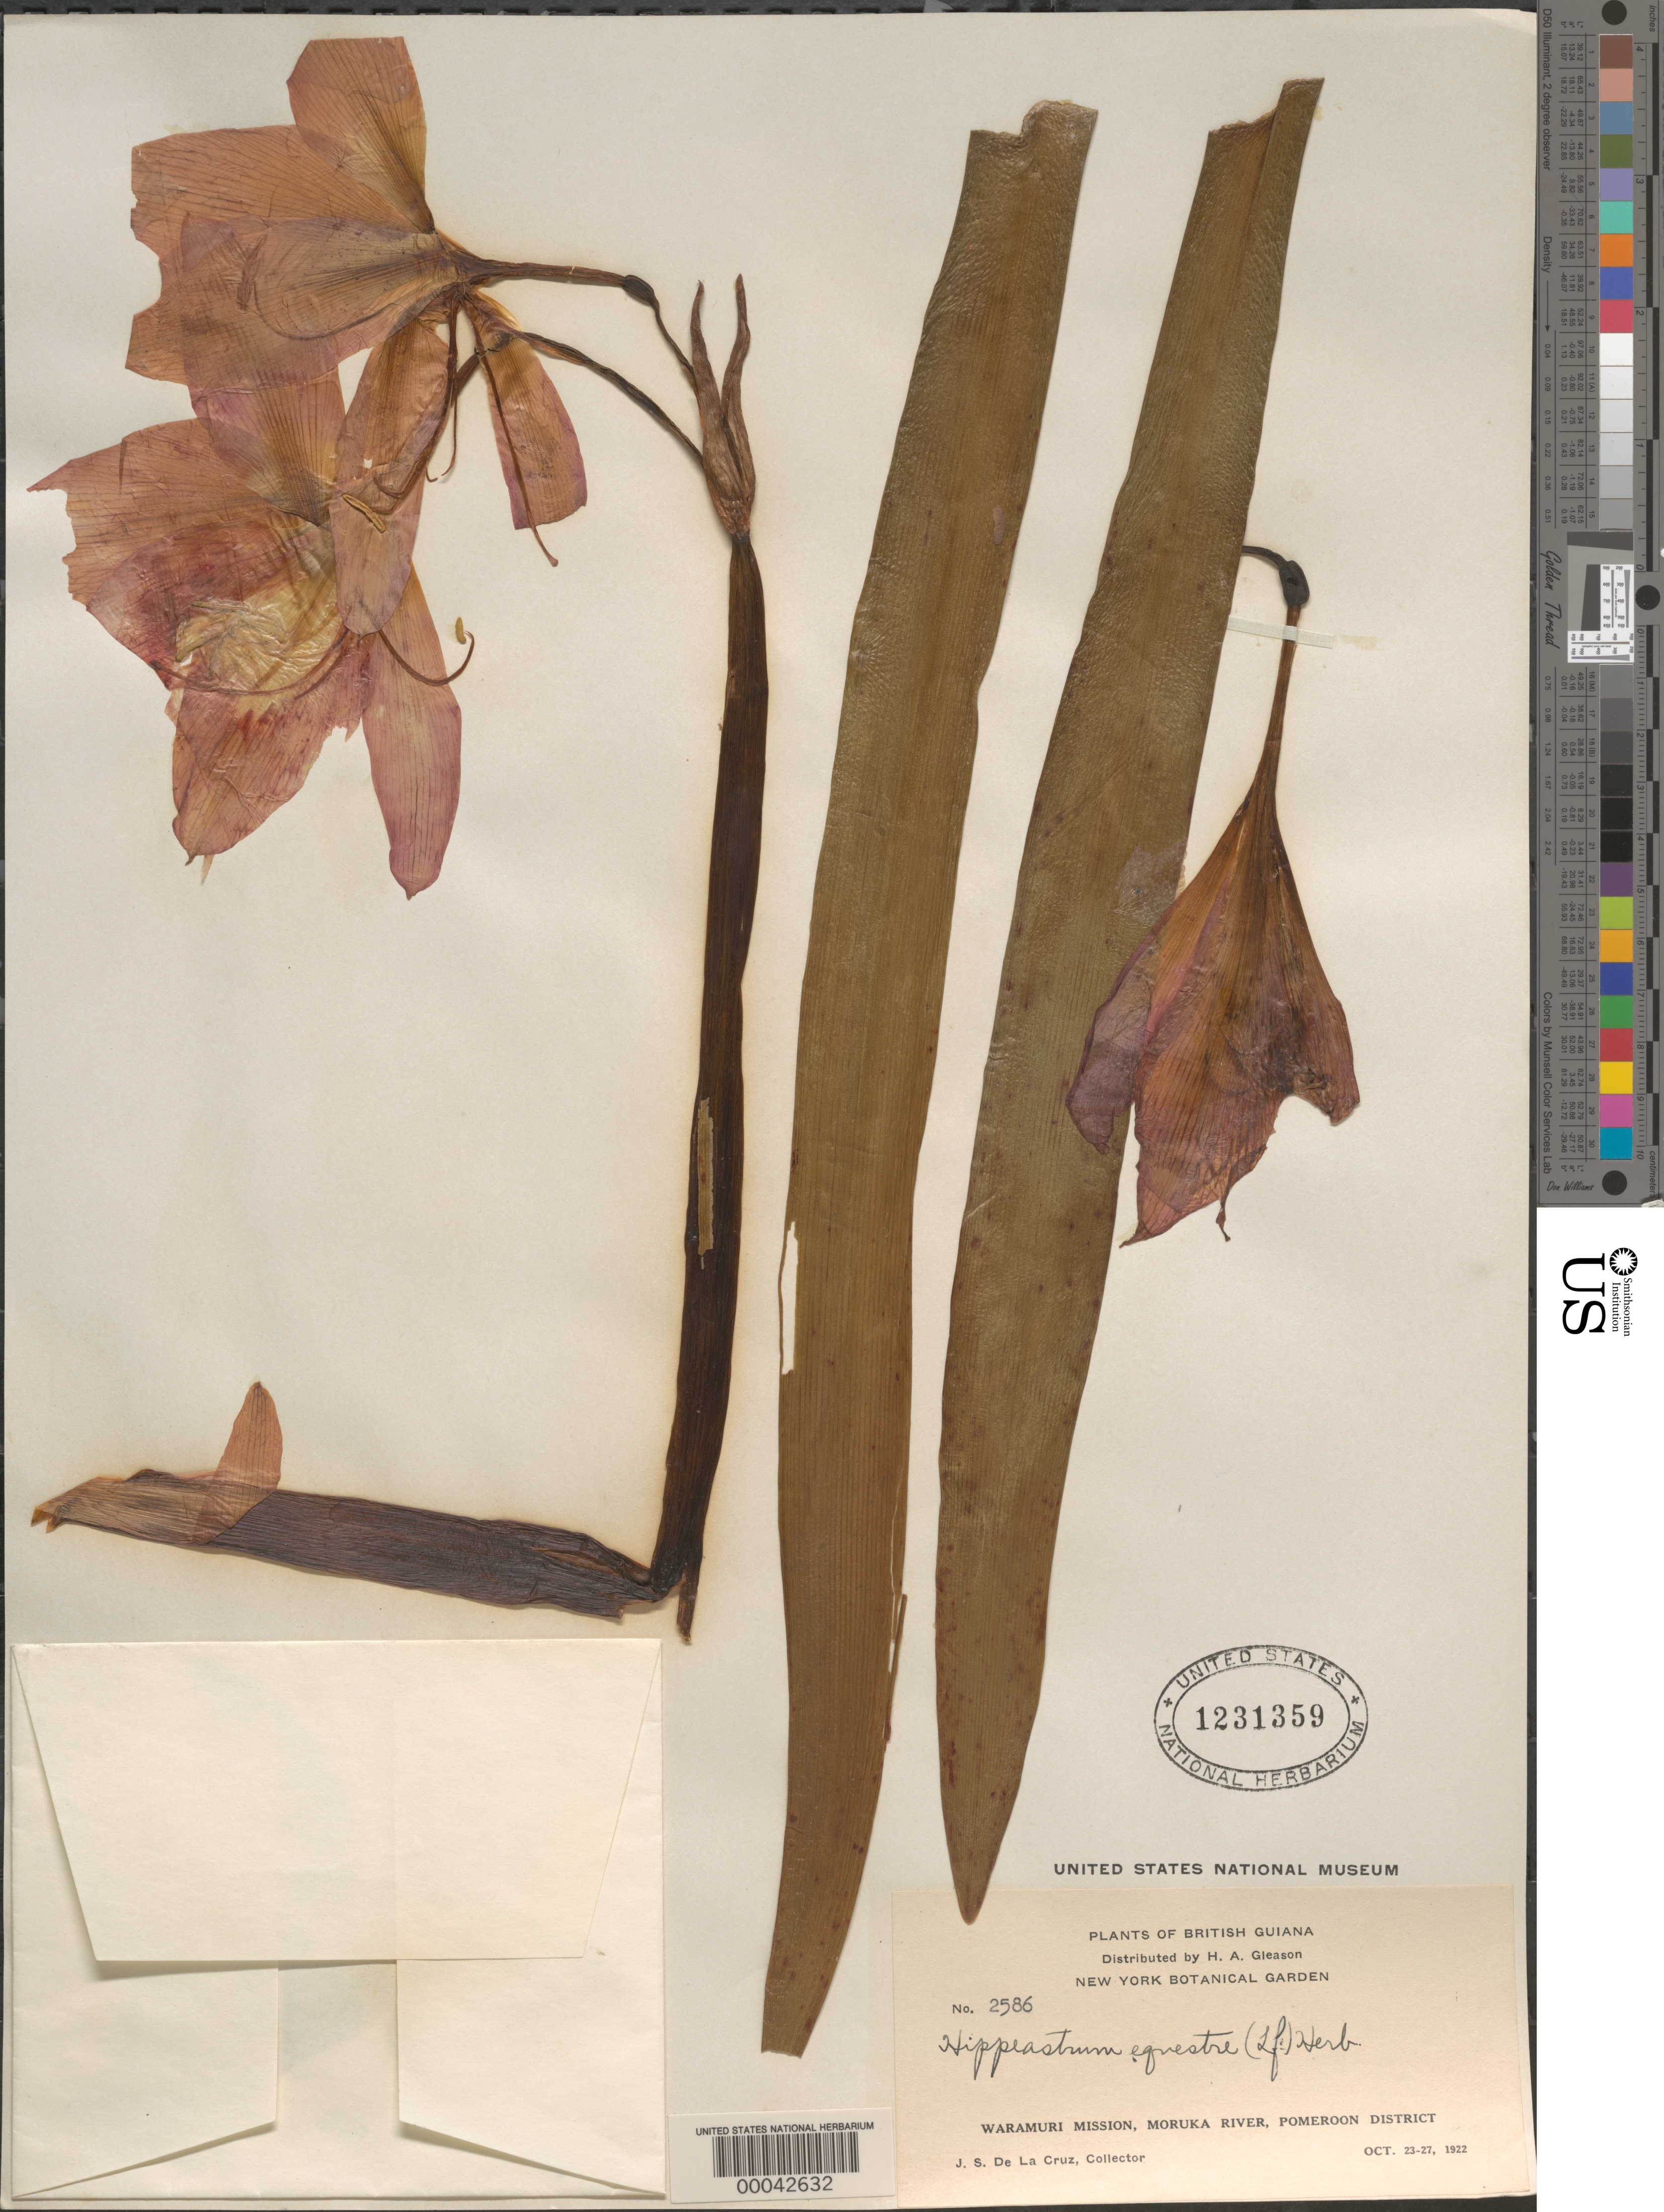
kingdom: Plantae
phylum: Tracheophyta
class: Liliopsida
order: Asparagales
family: Amaryllidaceae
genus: Hippeastrum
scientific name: Hippeastrum equestre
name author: (Aiton) Herb.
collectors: J. S. de la Cruz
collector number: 2586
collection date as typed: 23 Oct 1922 to 27 Oct 1922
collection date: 1922-10-23/1922-10-27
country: Guyana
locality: Waramuri mission, moruka river, pomeroon dist.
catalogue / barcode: US 1231359